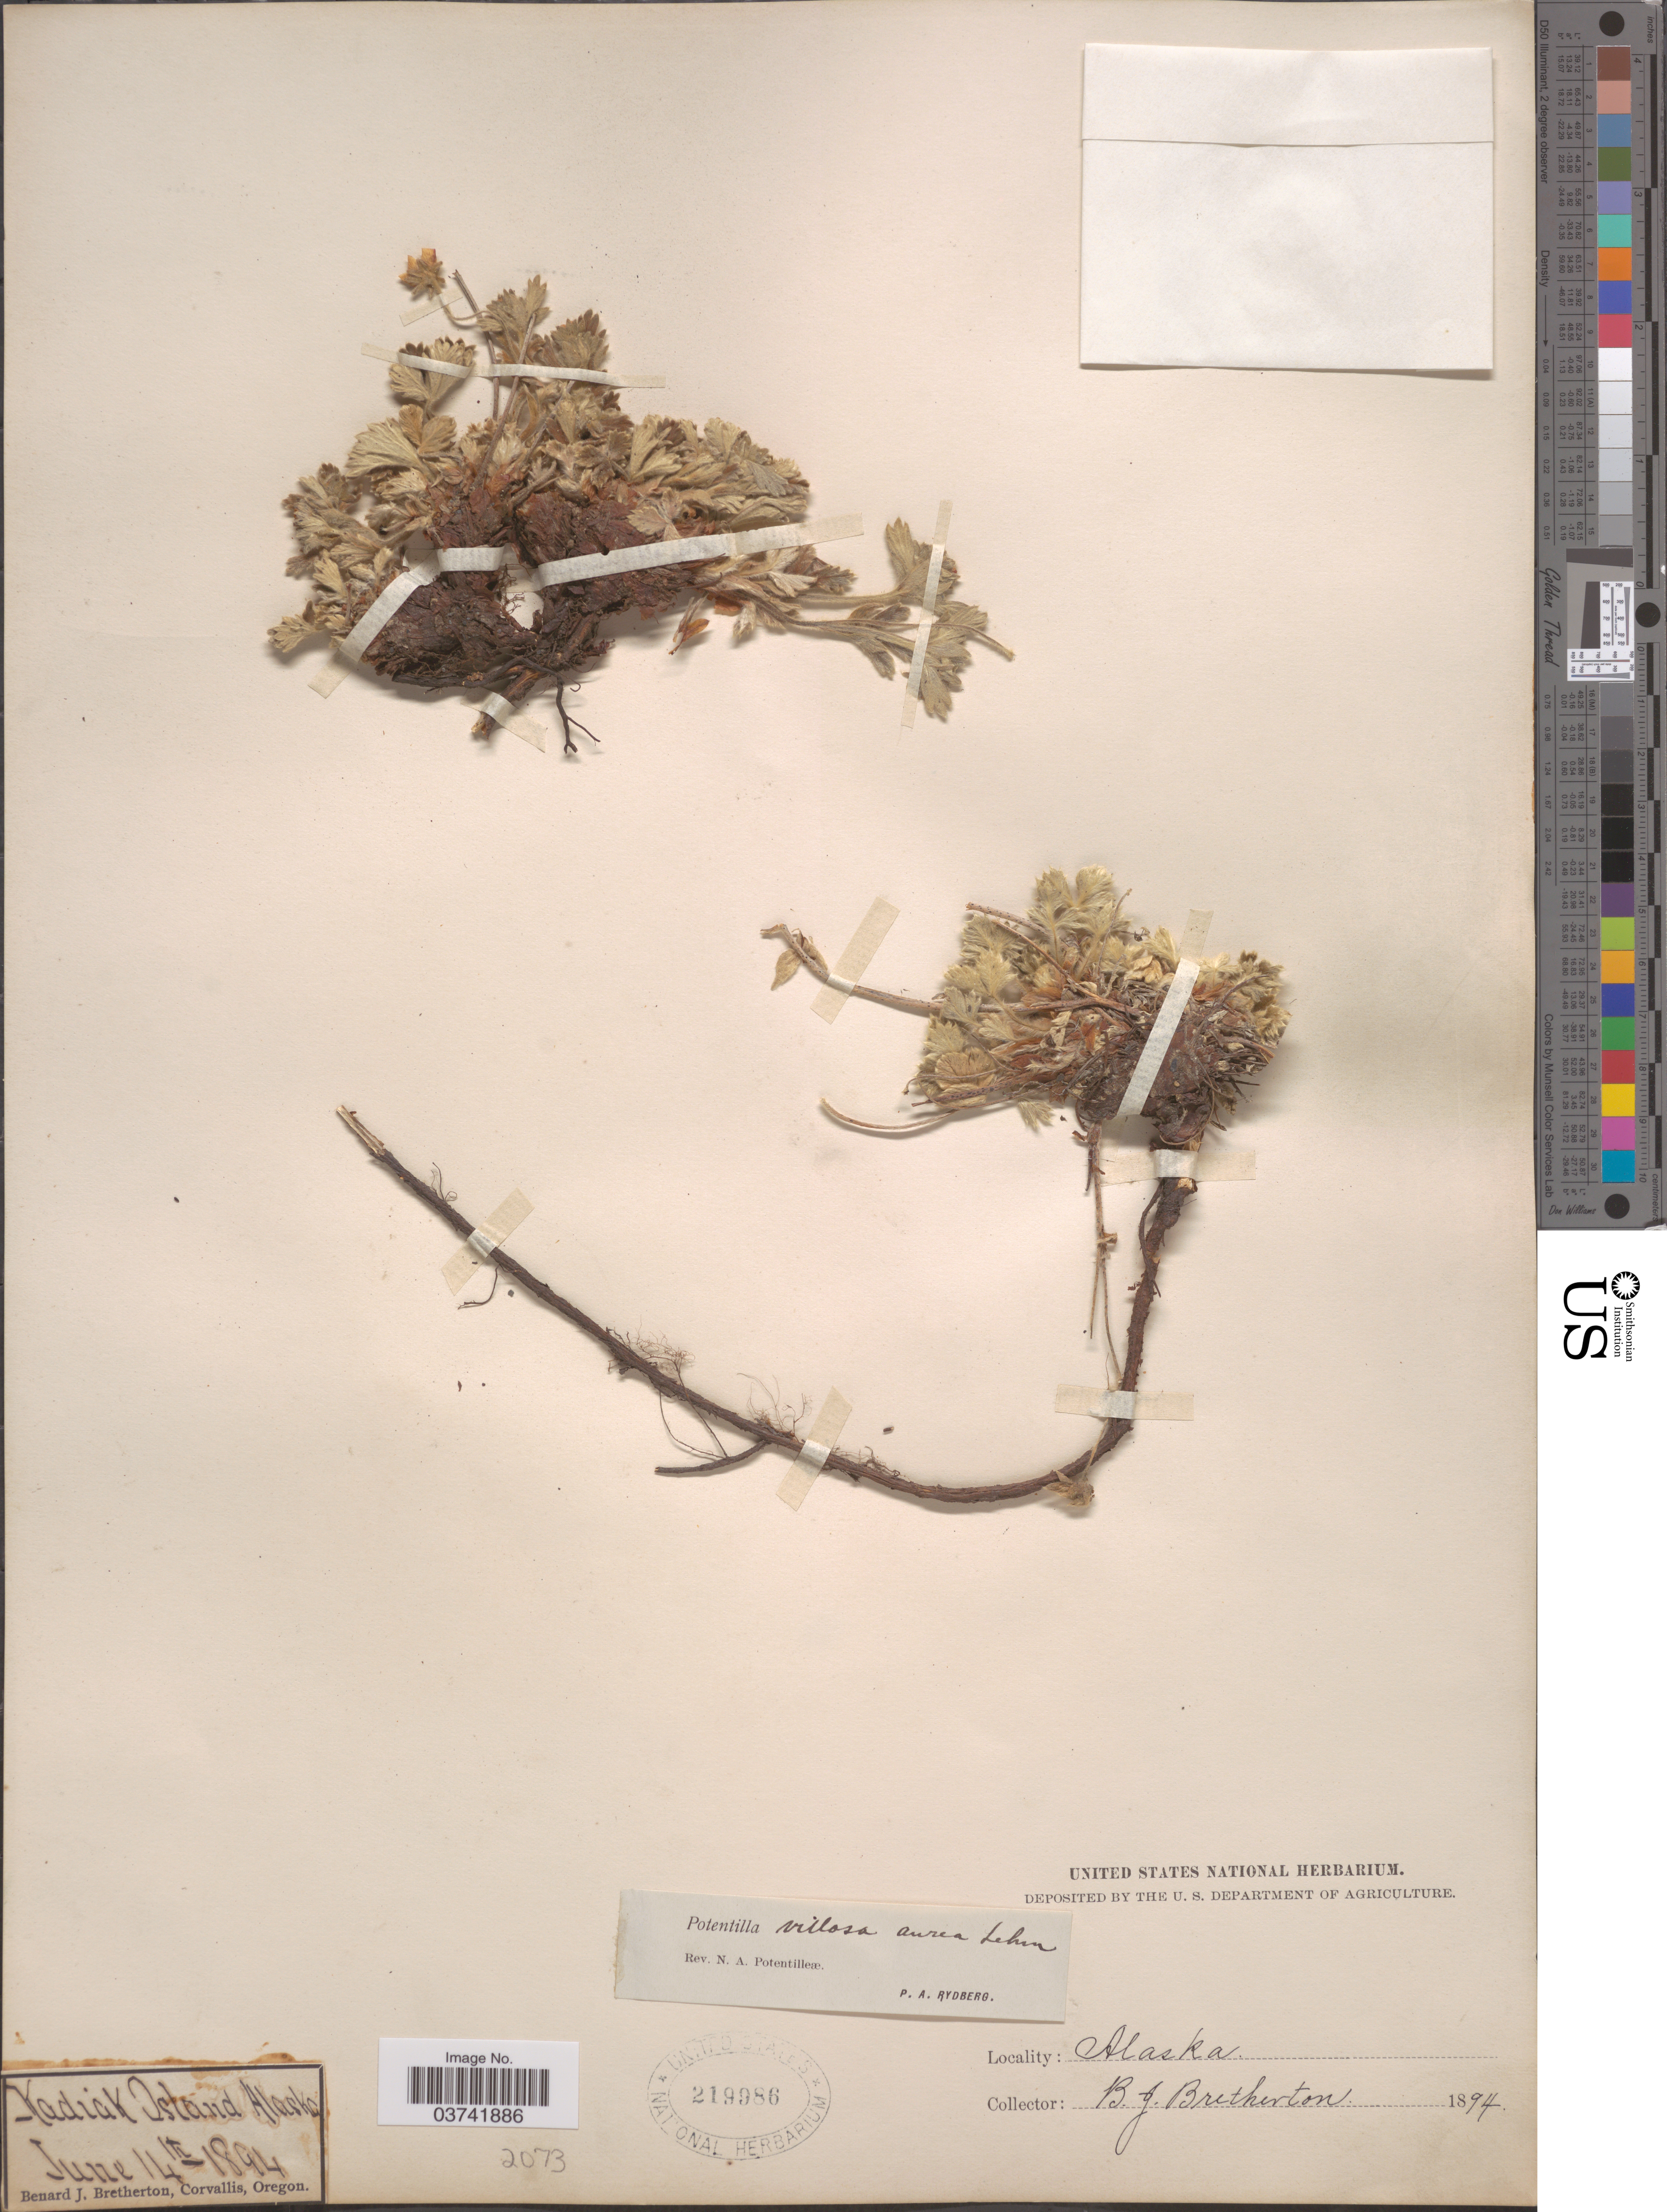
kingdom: Plantae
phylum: Tracheophyta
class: Magnoliopsida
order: Rosales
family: Rosaceae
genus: Potentilla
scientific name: Potentilla villosa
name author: Pall. ex Pursh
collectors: B. Bretherton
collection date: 1894-06-14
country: United States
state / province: Alaska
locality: Kodiak Island.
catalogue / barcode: US 219986